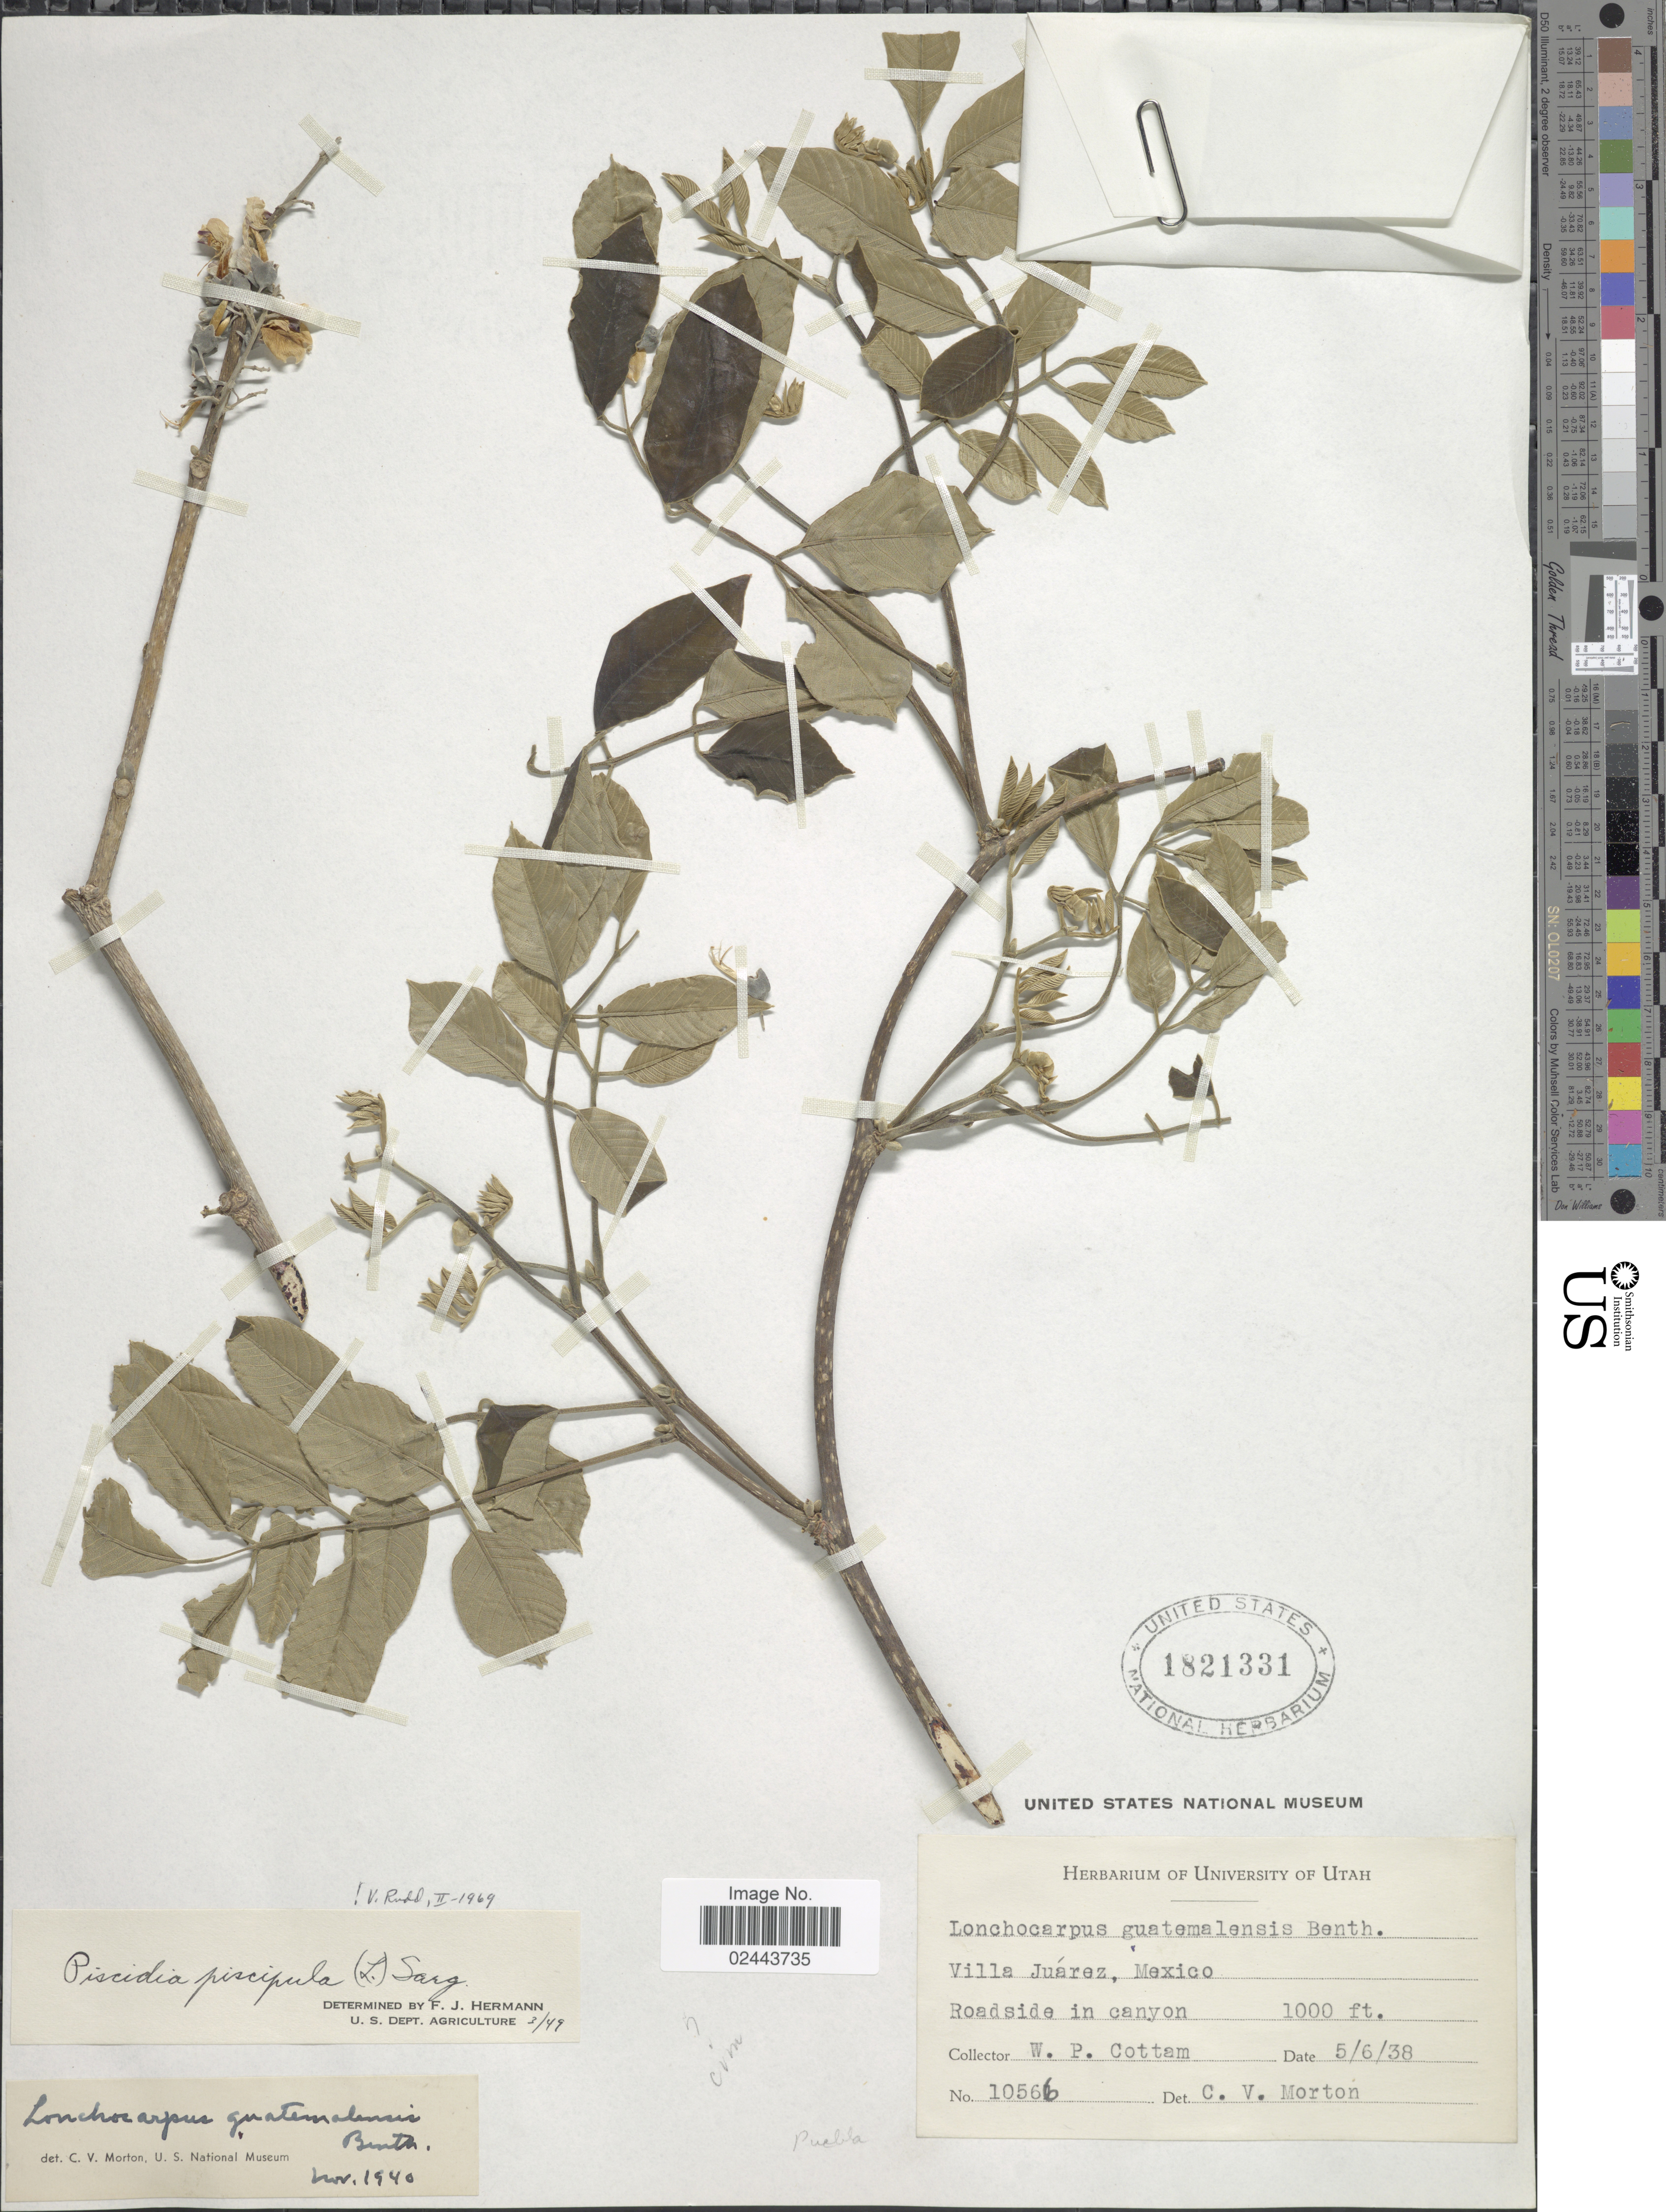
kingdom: Plantae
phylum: Tracheophyta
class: Magnoliopsida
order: Fabales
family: Fabaceae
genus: Piscidia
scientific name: Piscidia piscipula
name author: (L.) Sarg.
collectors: W. Cottam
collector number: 10566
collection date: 1938-06-05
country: Mexico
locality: Villa Juarez, Roadside in canyon.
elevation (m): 305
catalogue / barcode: US 1821331